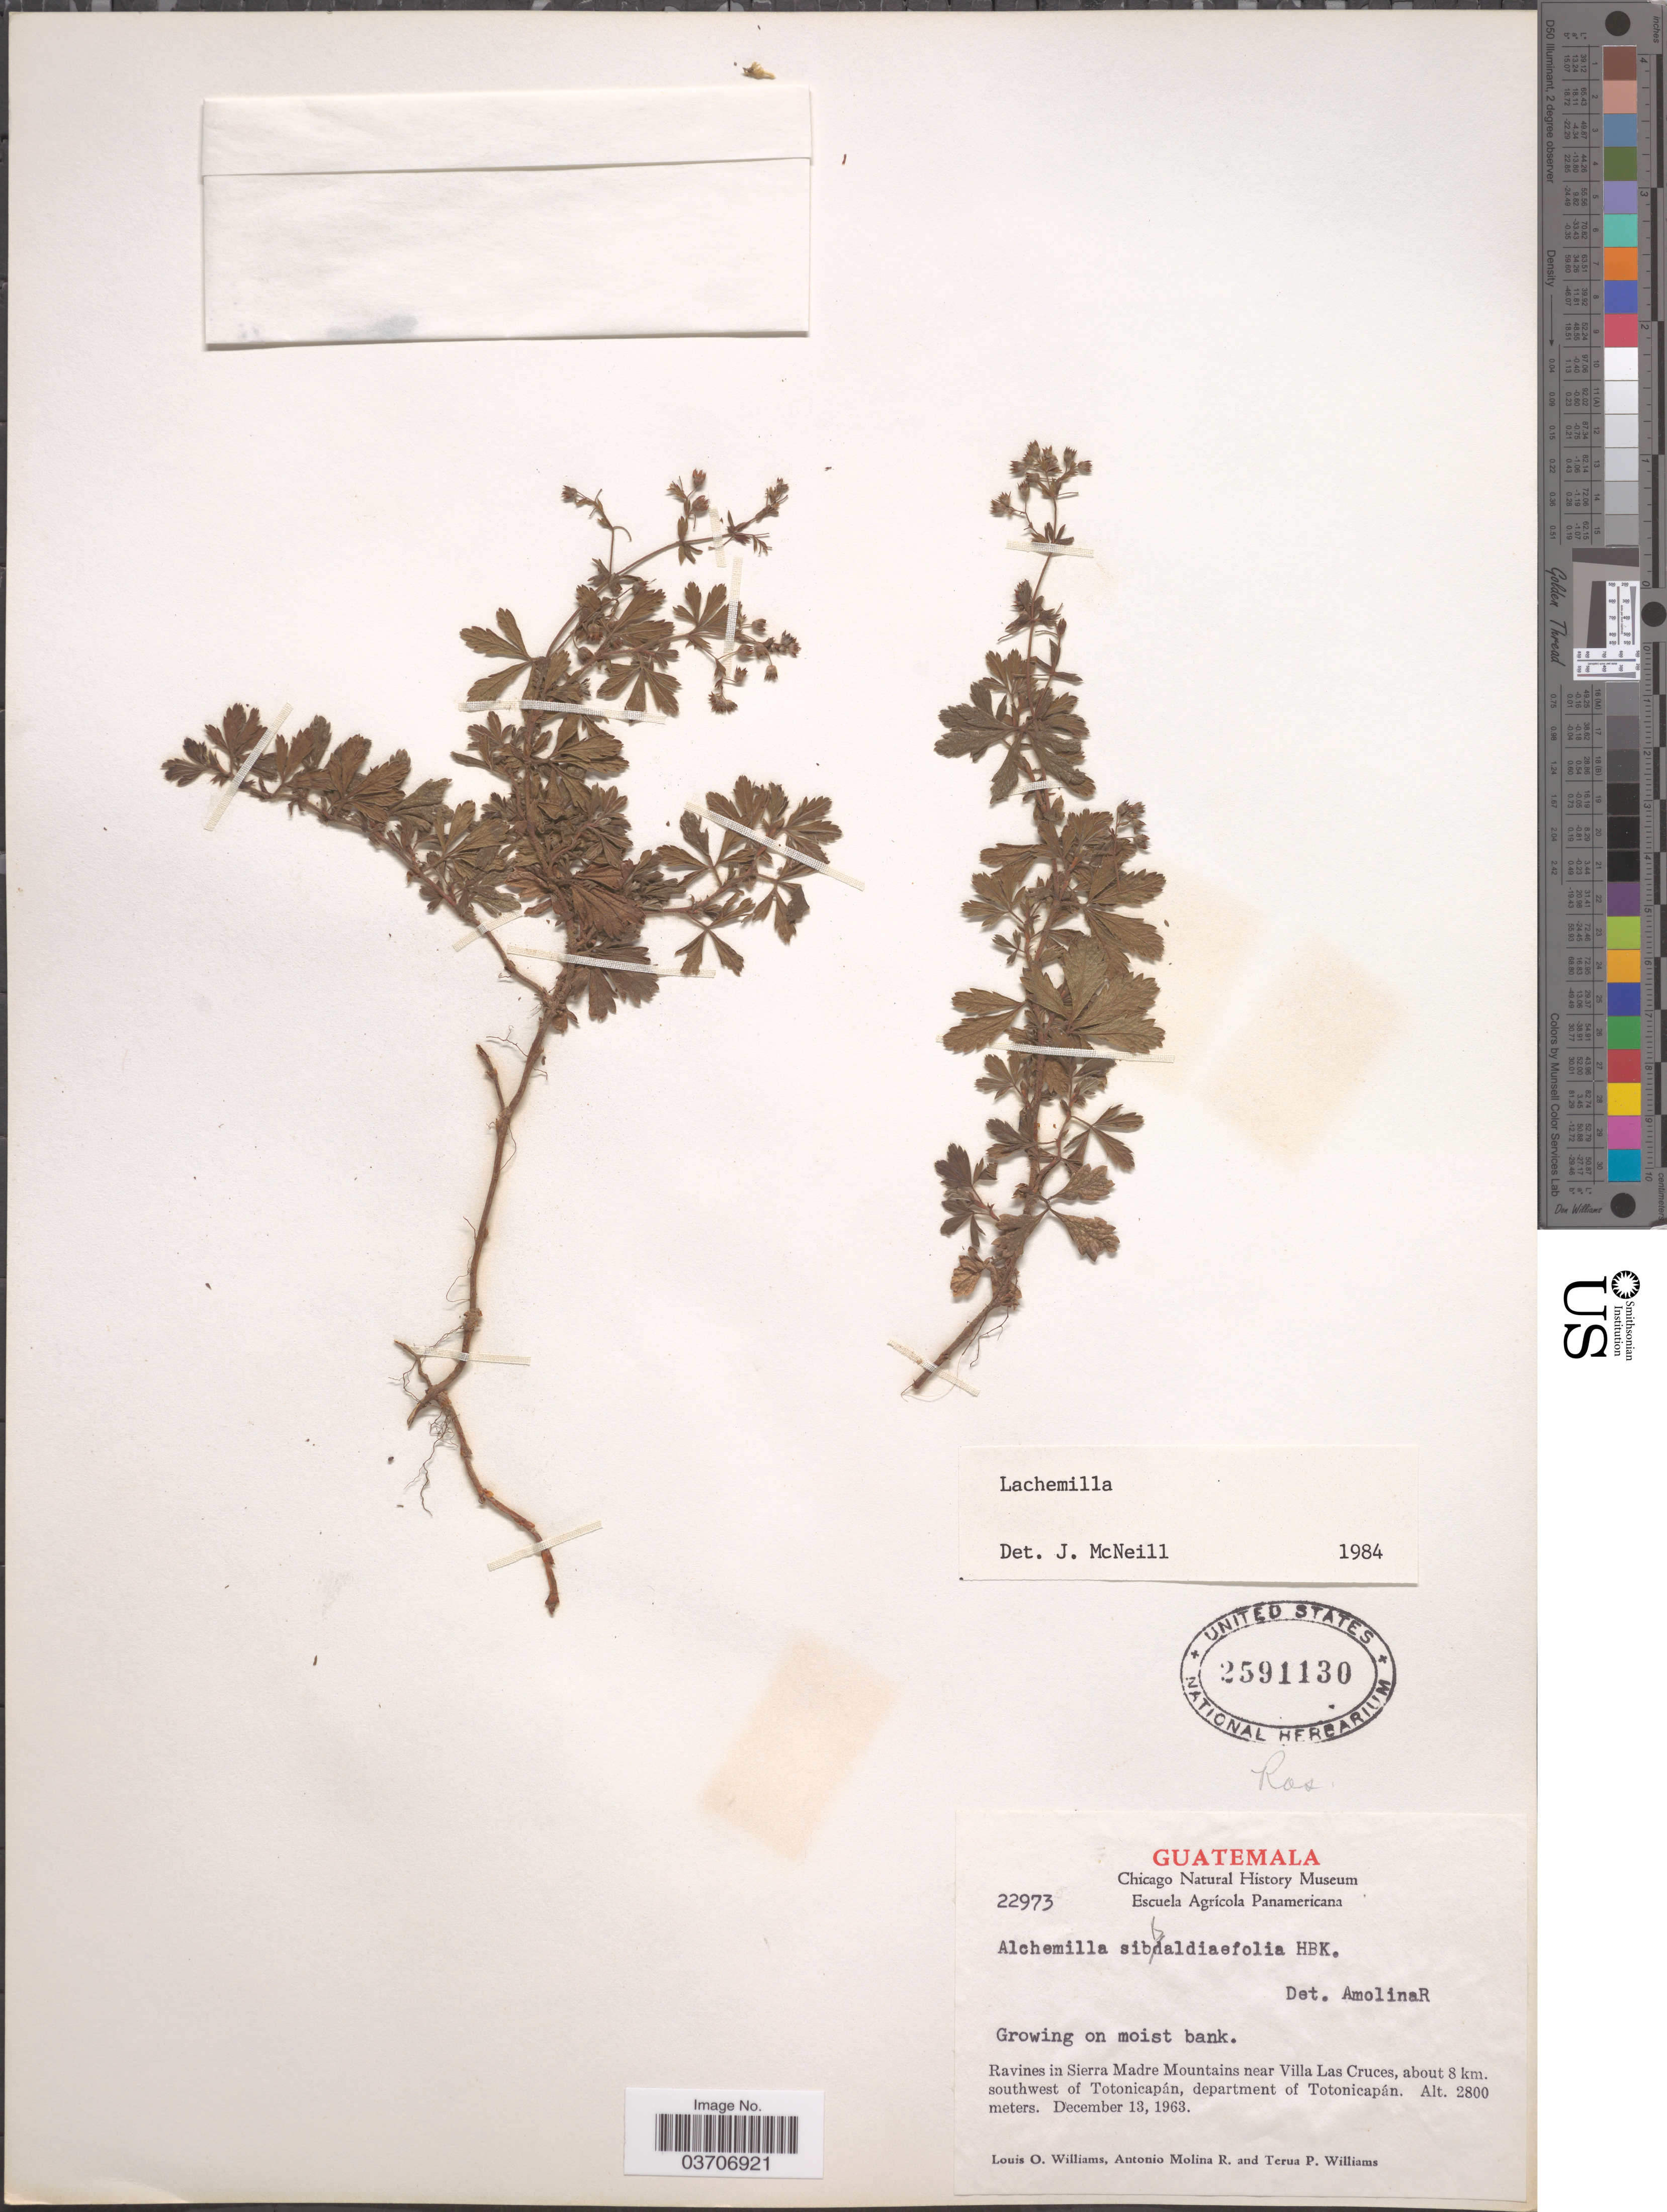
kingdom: Plantae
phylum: Tracheophyta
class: Magnoliopsida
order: Rosales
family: Rosaceae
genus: Lachemilla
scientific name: Lachemilla sp.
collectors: L. O. Williams, A. Molina R. & T. Williams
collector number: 22973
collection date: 1963-12-13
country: Guatemala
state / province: Totonicapan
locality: Ravines in Sierra Madre Mountains near Villa Las Cruces, about 8 km. southwest of Totonicapán, department of Totonicapán.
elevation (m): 2800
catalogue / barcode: US 2591130